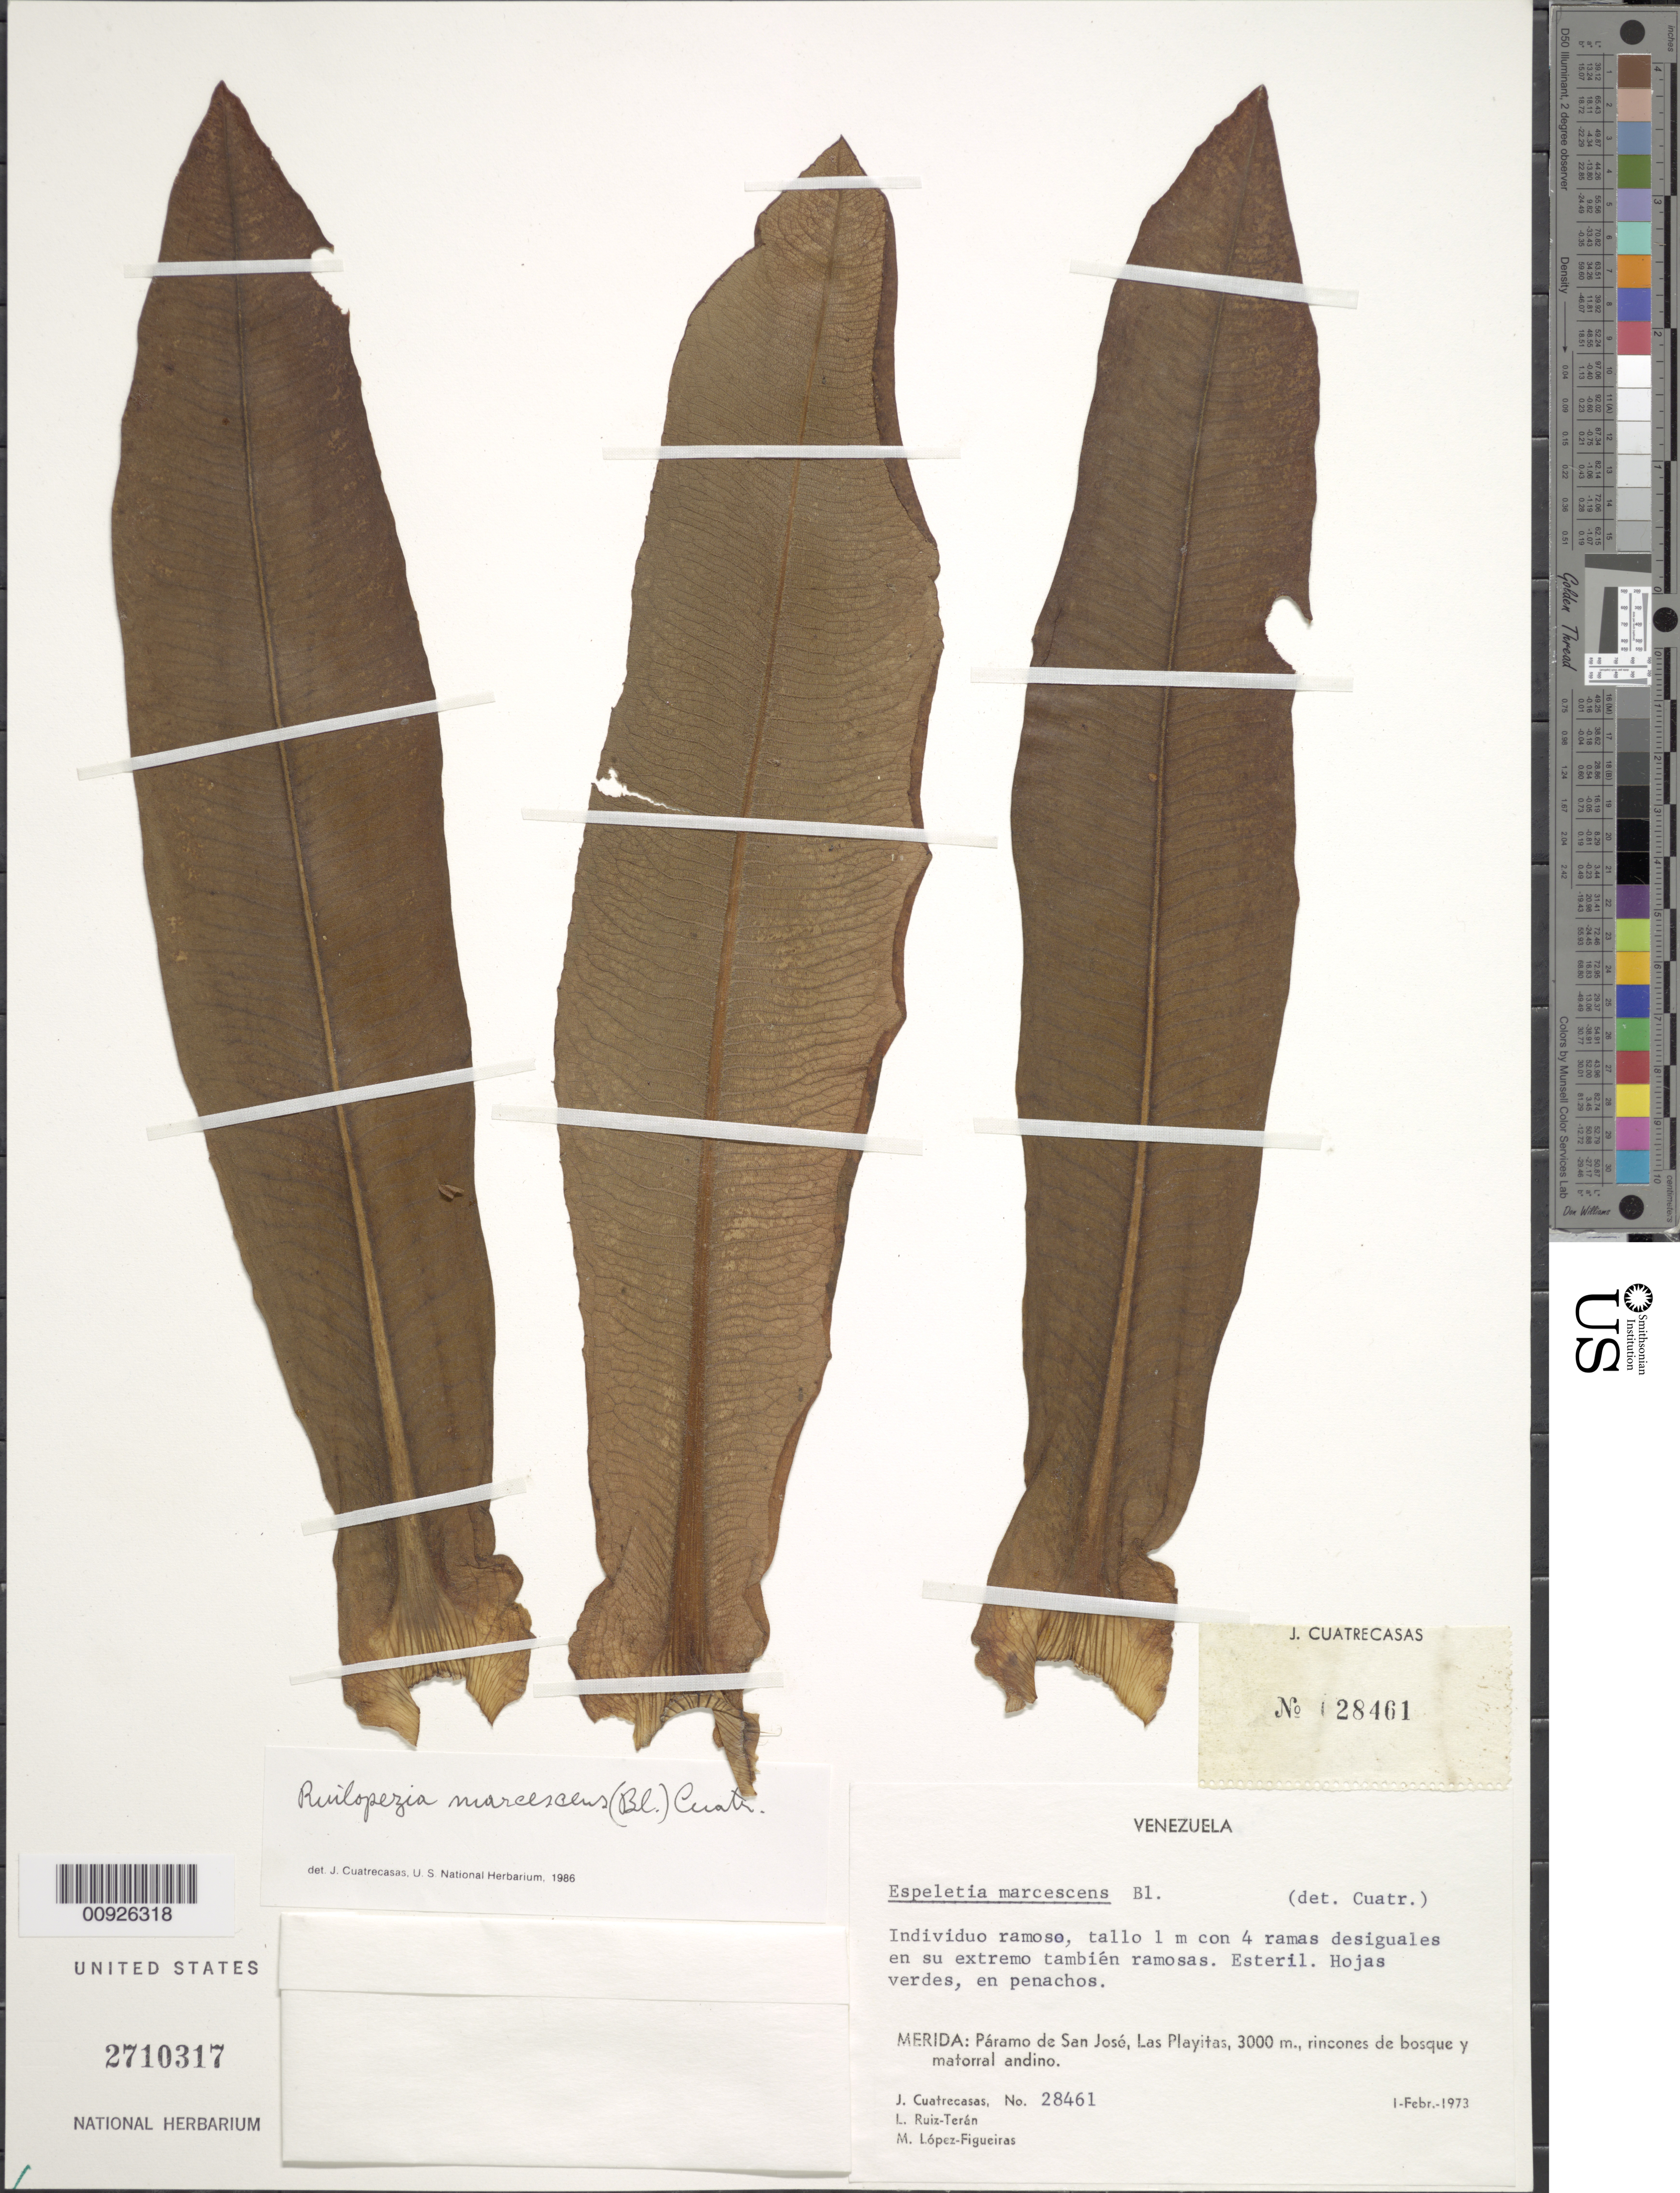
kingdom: Plantae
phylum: Tracheophyta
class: Magnoliopsida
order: Asterales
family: Asteraceae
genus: Ruilopezia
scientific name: Ruilopezia marcescens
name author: (S.F. Blake) Cuatrec.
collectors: J. Cuatrecasas, L. E. Ruíz-Terán & M. López Figueiras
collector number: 28461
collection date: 1973-02-01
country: Venezuela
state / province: Mérida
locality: P. de San José. Las Playitas, rincones de bosque y de matorral andino.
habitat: matorral andino y selva andina fragmentaria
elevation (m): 3000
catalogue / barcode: US 2710317